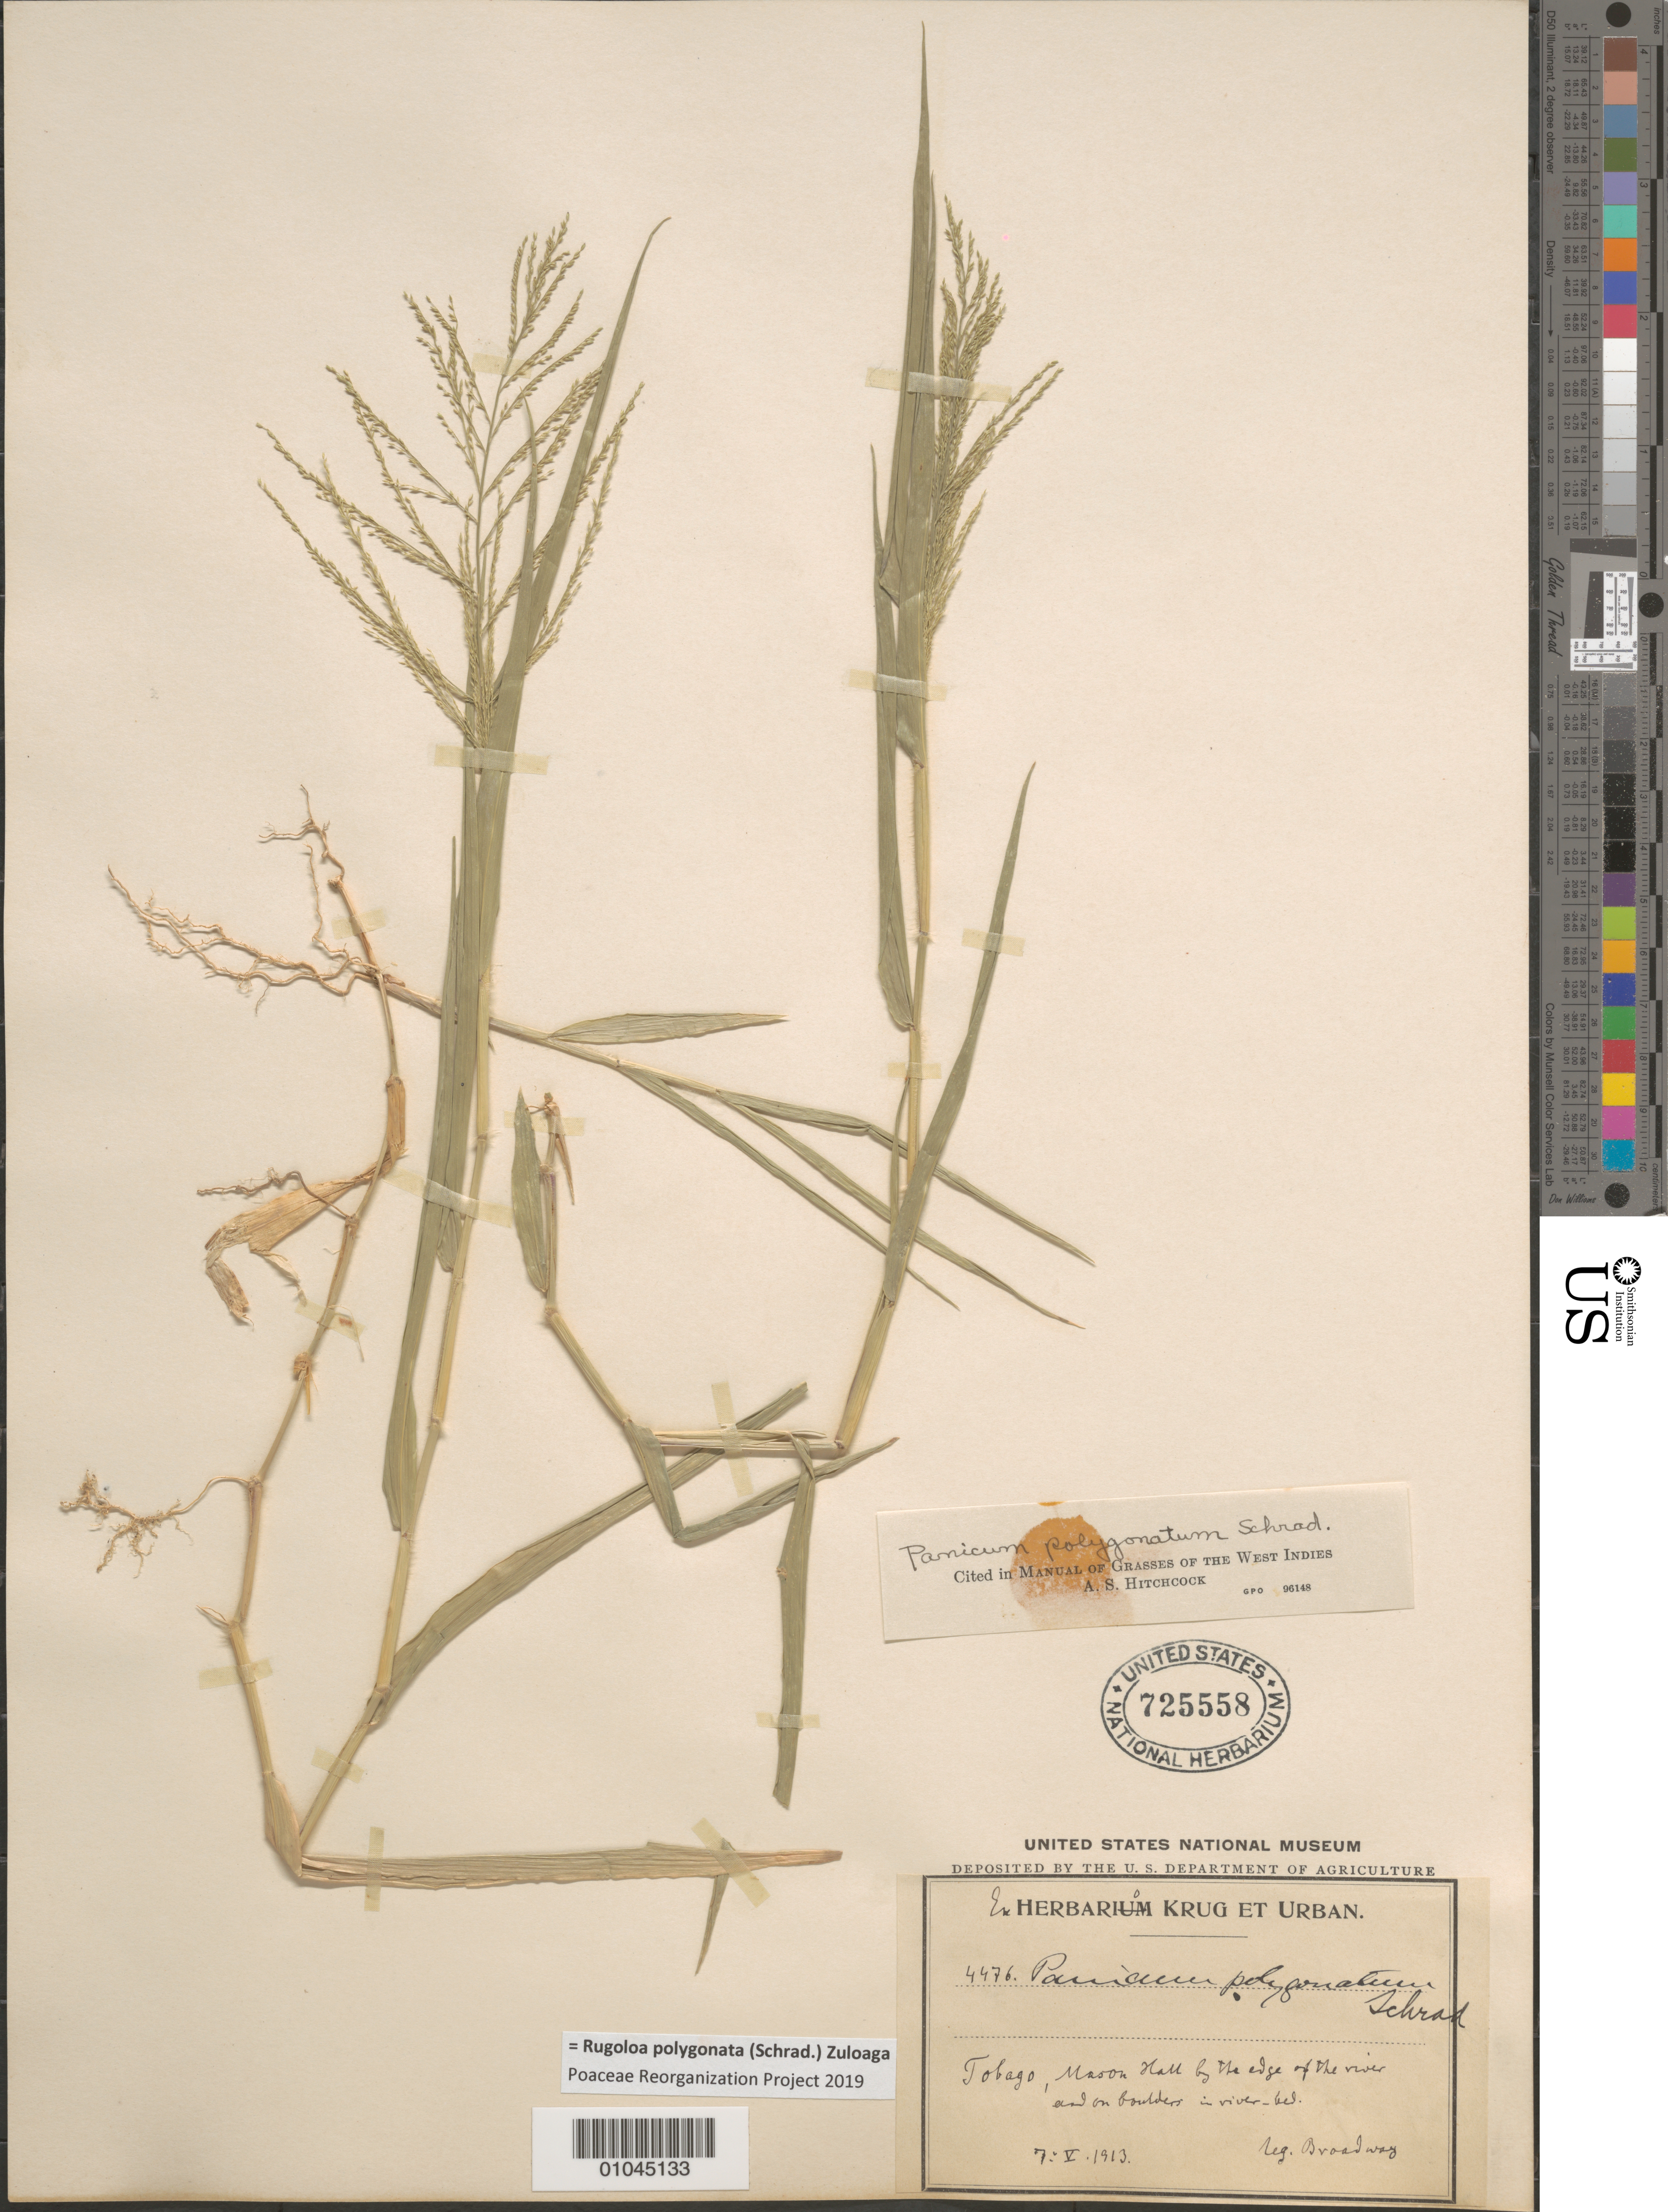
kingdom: Plantae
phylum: Tracheophyta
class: Liliopsida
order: Poales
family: Poaceae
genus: Panicum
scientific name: Panicum polygonatum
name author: Schrad.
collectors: W. E. Broadway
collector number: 4476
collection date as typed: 07 May 1913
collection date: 1913-05-07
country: Trinidad and Tobago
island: Tobago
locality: Mason Hall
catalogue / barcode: US 725558